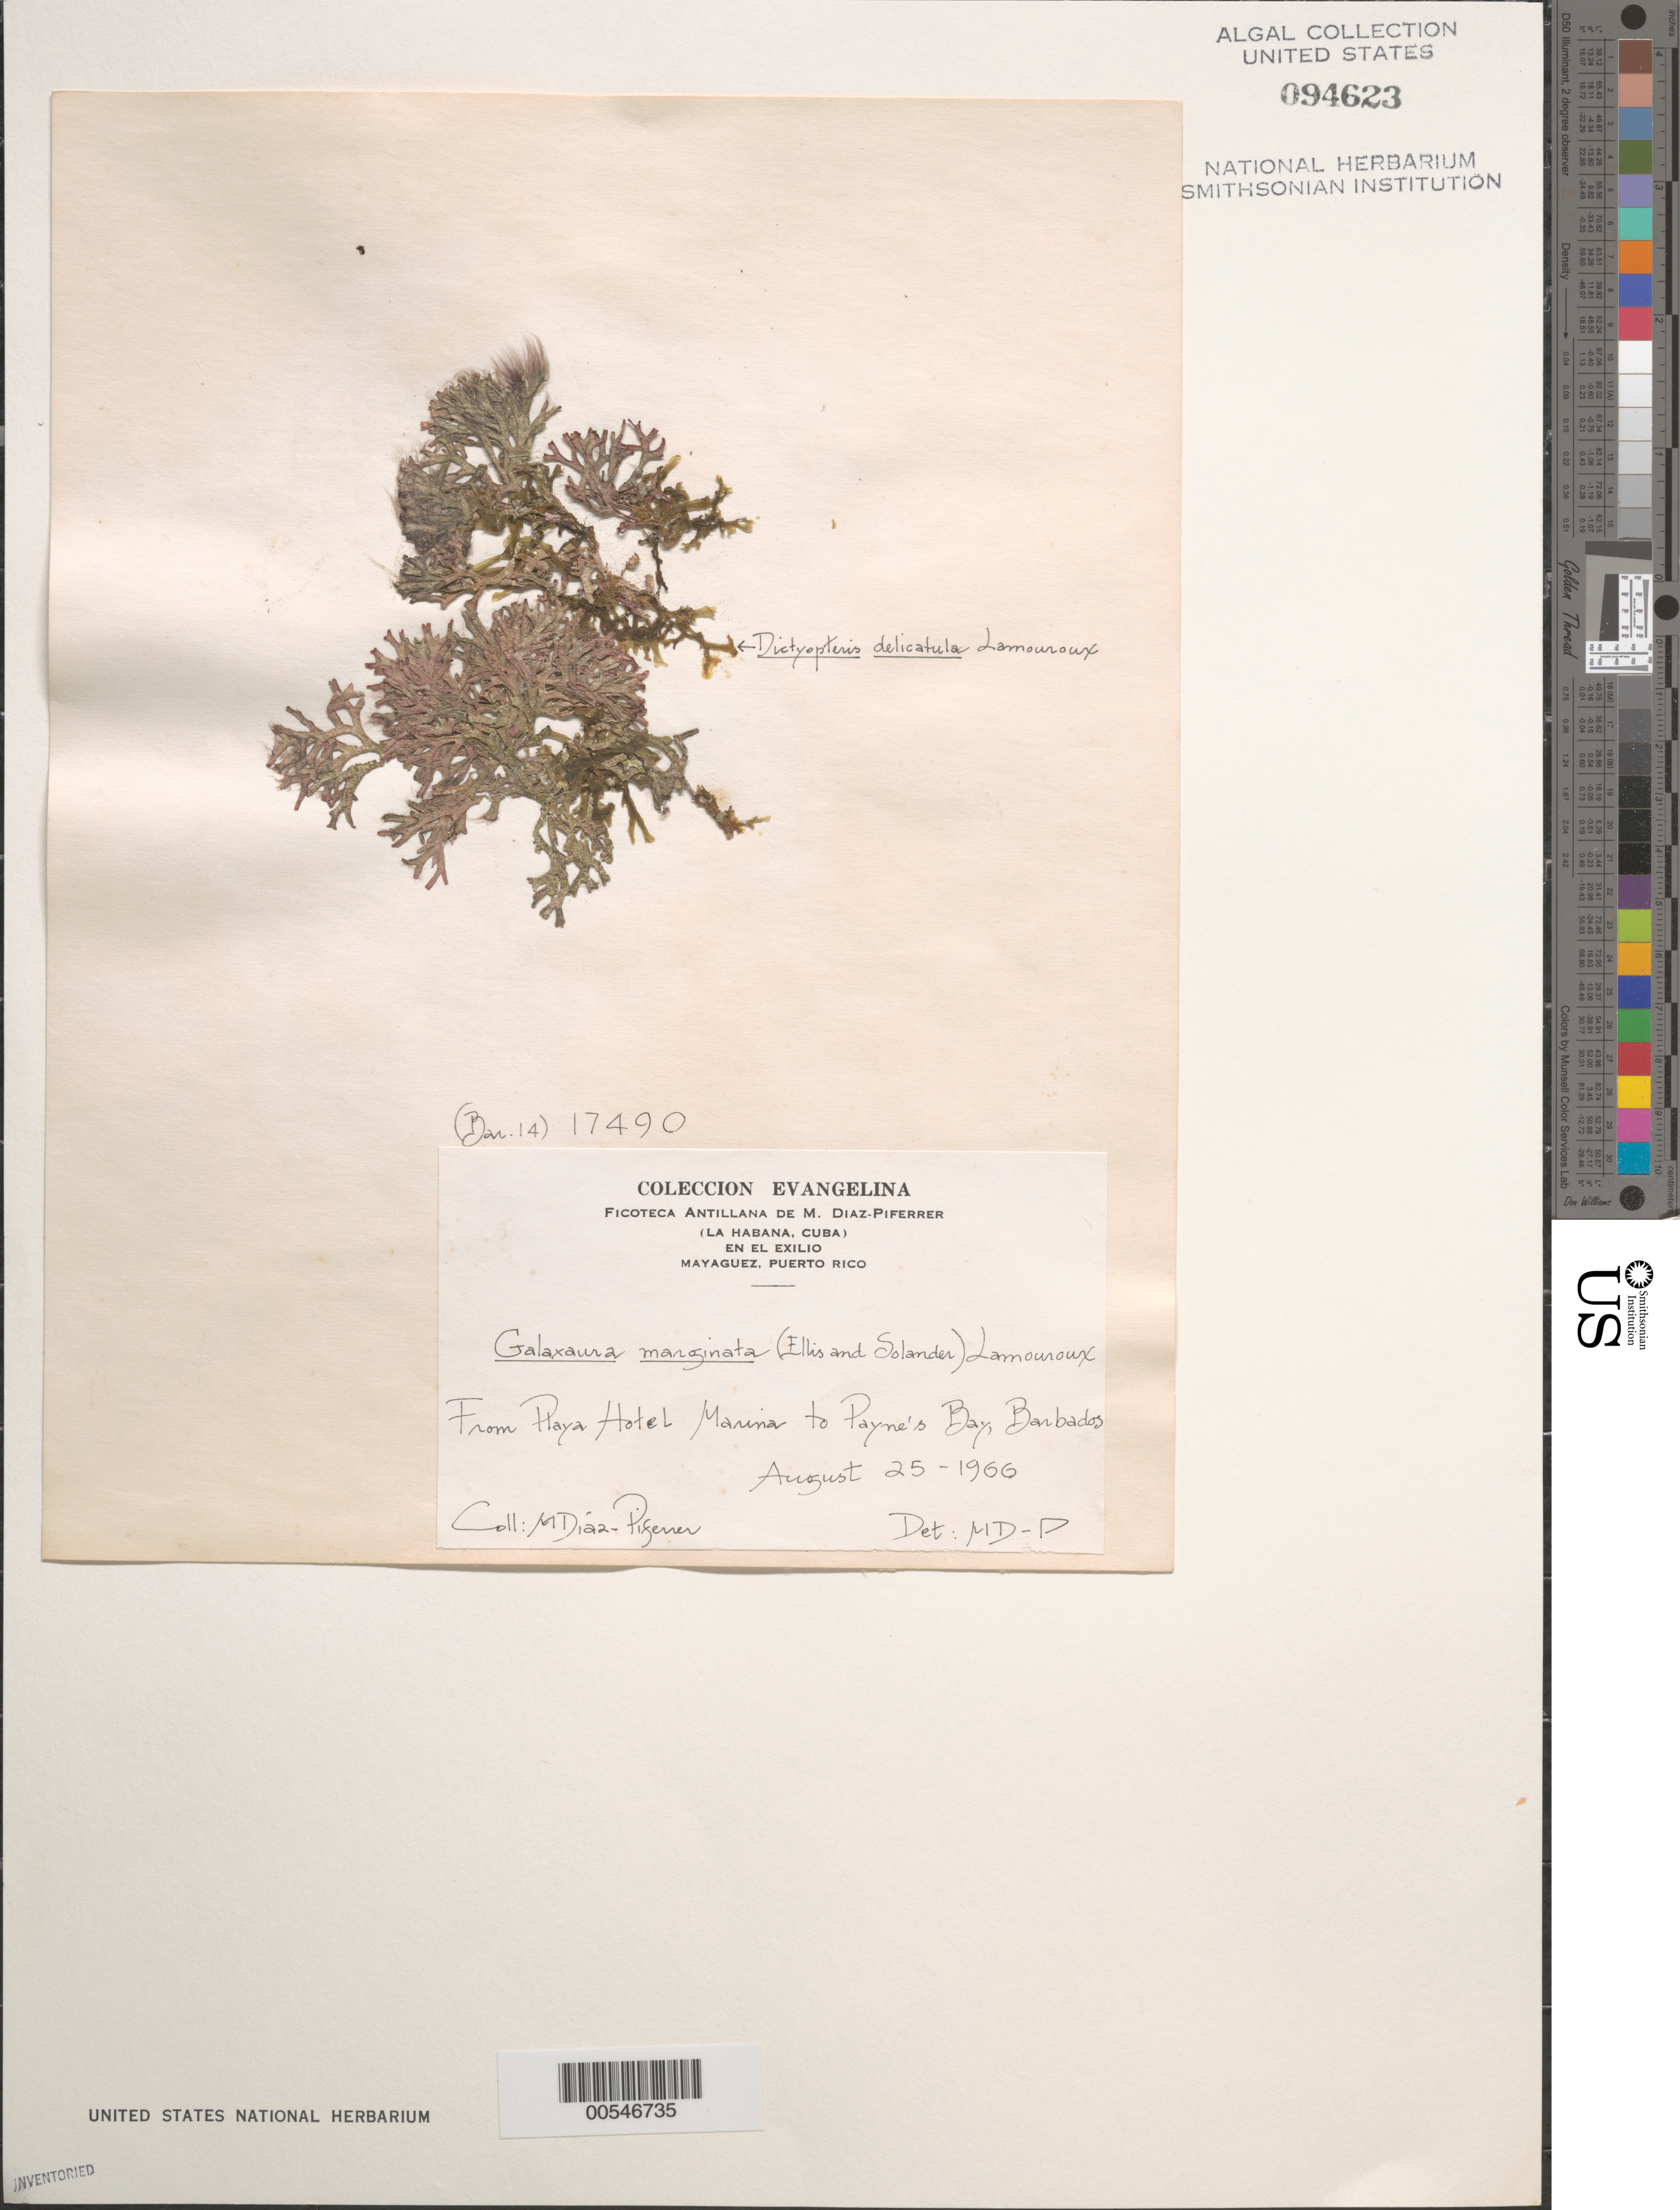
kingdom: Plantae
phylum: Rhodophyta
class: Florideophyceae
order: Nemaliales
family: Galaxauraceae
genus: Galaxaura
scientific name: Galaxaura marginata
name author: (J. Ellis & Sol.) J.V.Lamouroux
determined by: Diaz-Piferrer, M.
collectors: M. Diaz-Piferrer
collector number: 17490 & BAR. 14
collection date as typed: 25 Aug 1966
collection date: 1966-08-25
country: Barbados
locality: From Hotel Marina Beach to Payne's Bay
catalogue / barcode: US 94623